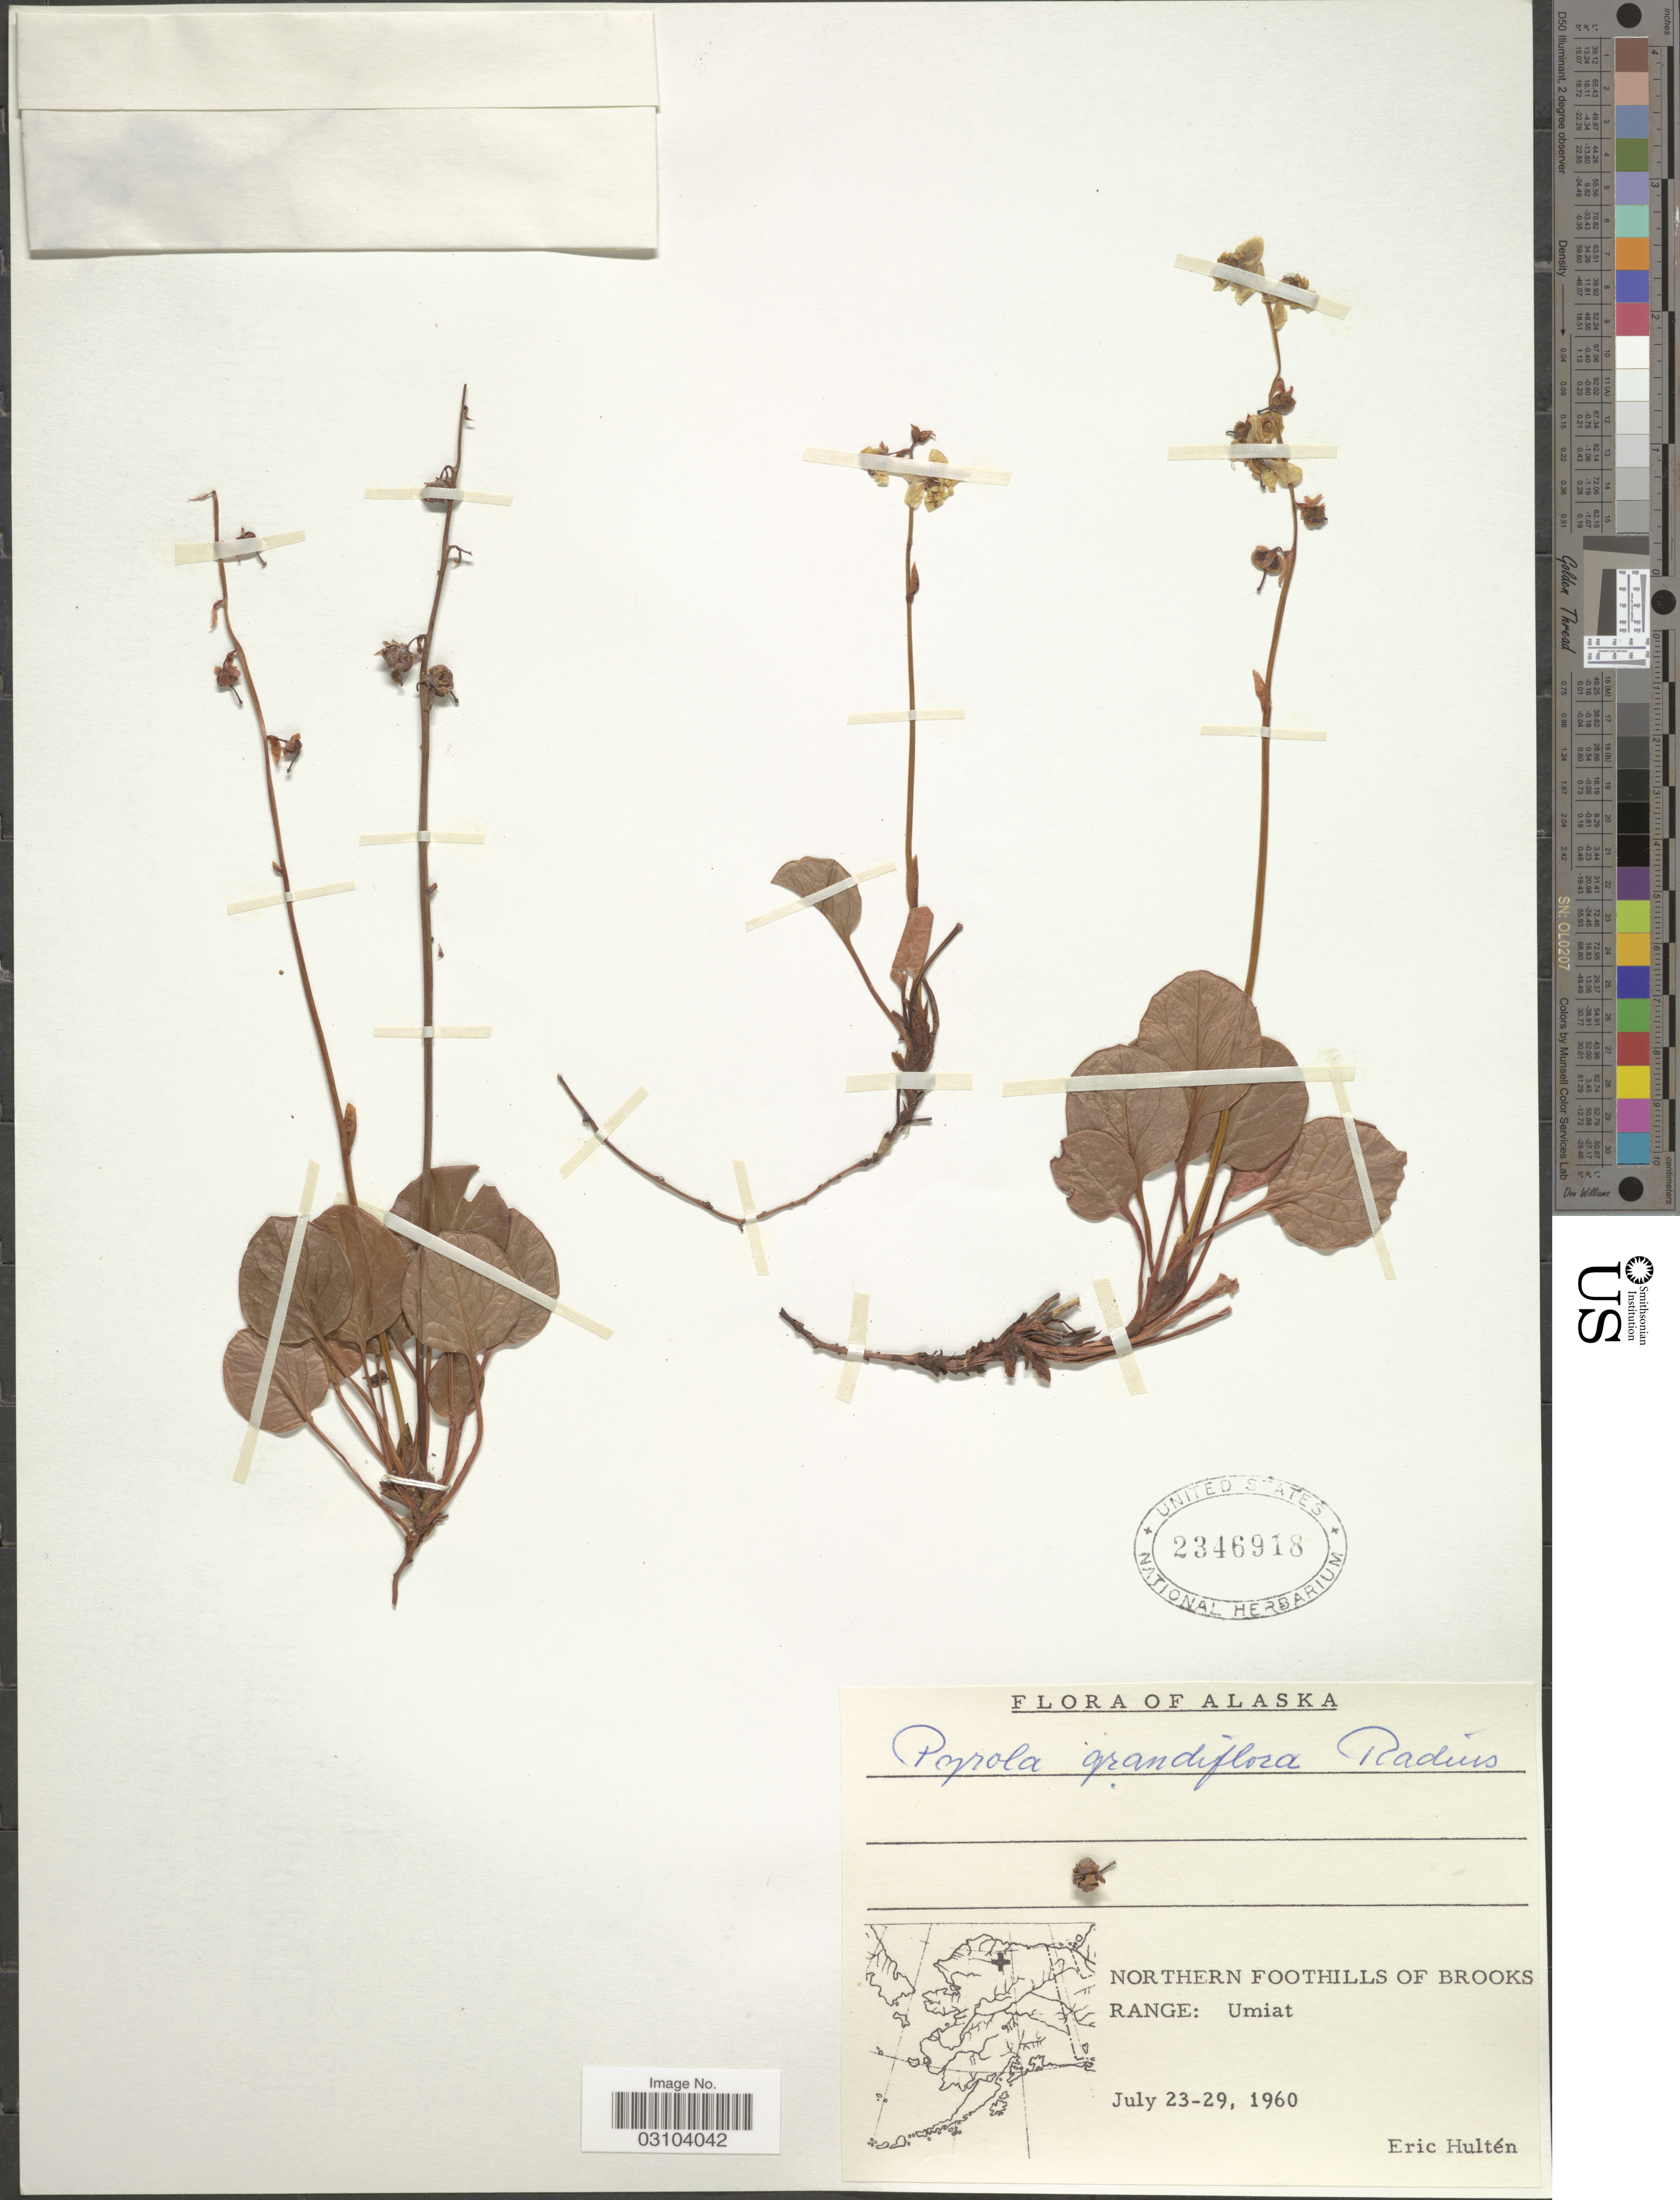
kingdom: Plantae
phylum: Tracheophyta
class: Magnoliopsida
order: Ericales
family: Ericaceae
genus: Pyrola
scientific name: Pyrola grandiflora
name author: Radius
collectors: E. G. Hultén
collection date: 1960-07-23/1960-07-29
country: United States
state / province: Alaska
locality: Northern Foothills of Brooks Range: Umiat.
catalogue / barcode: US 2346918